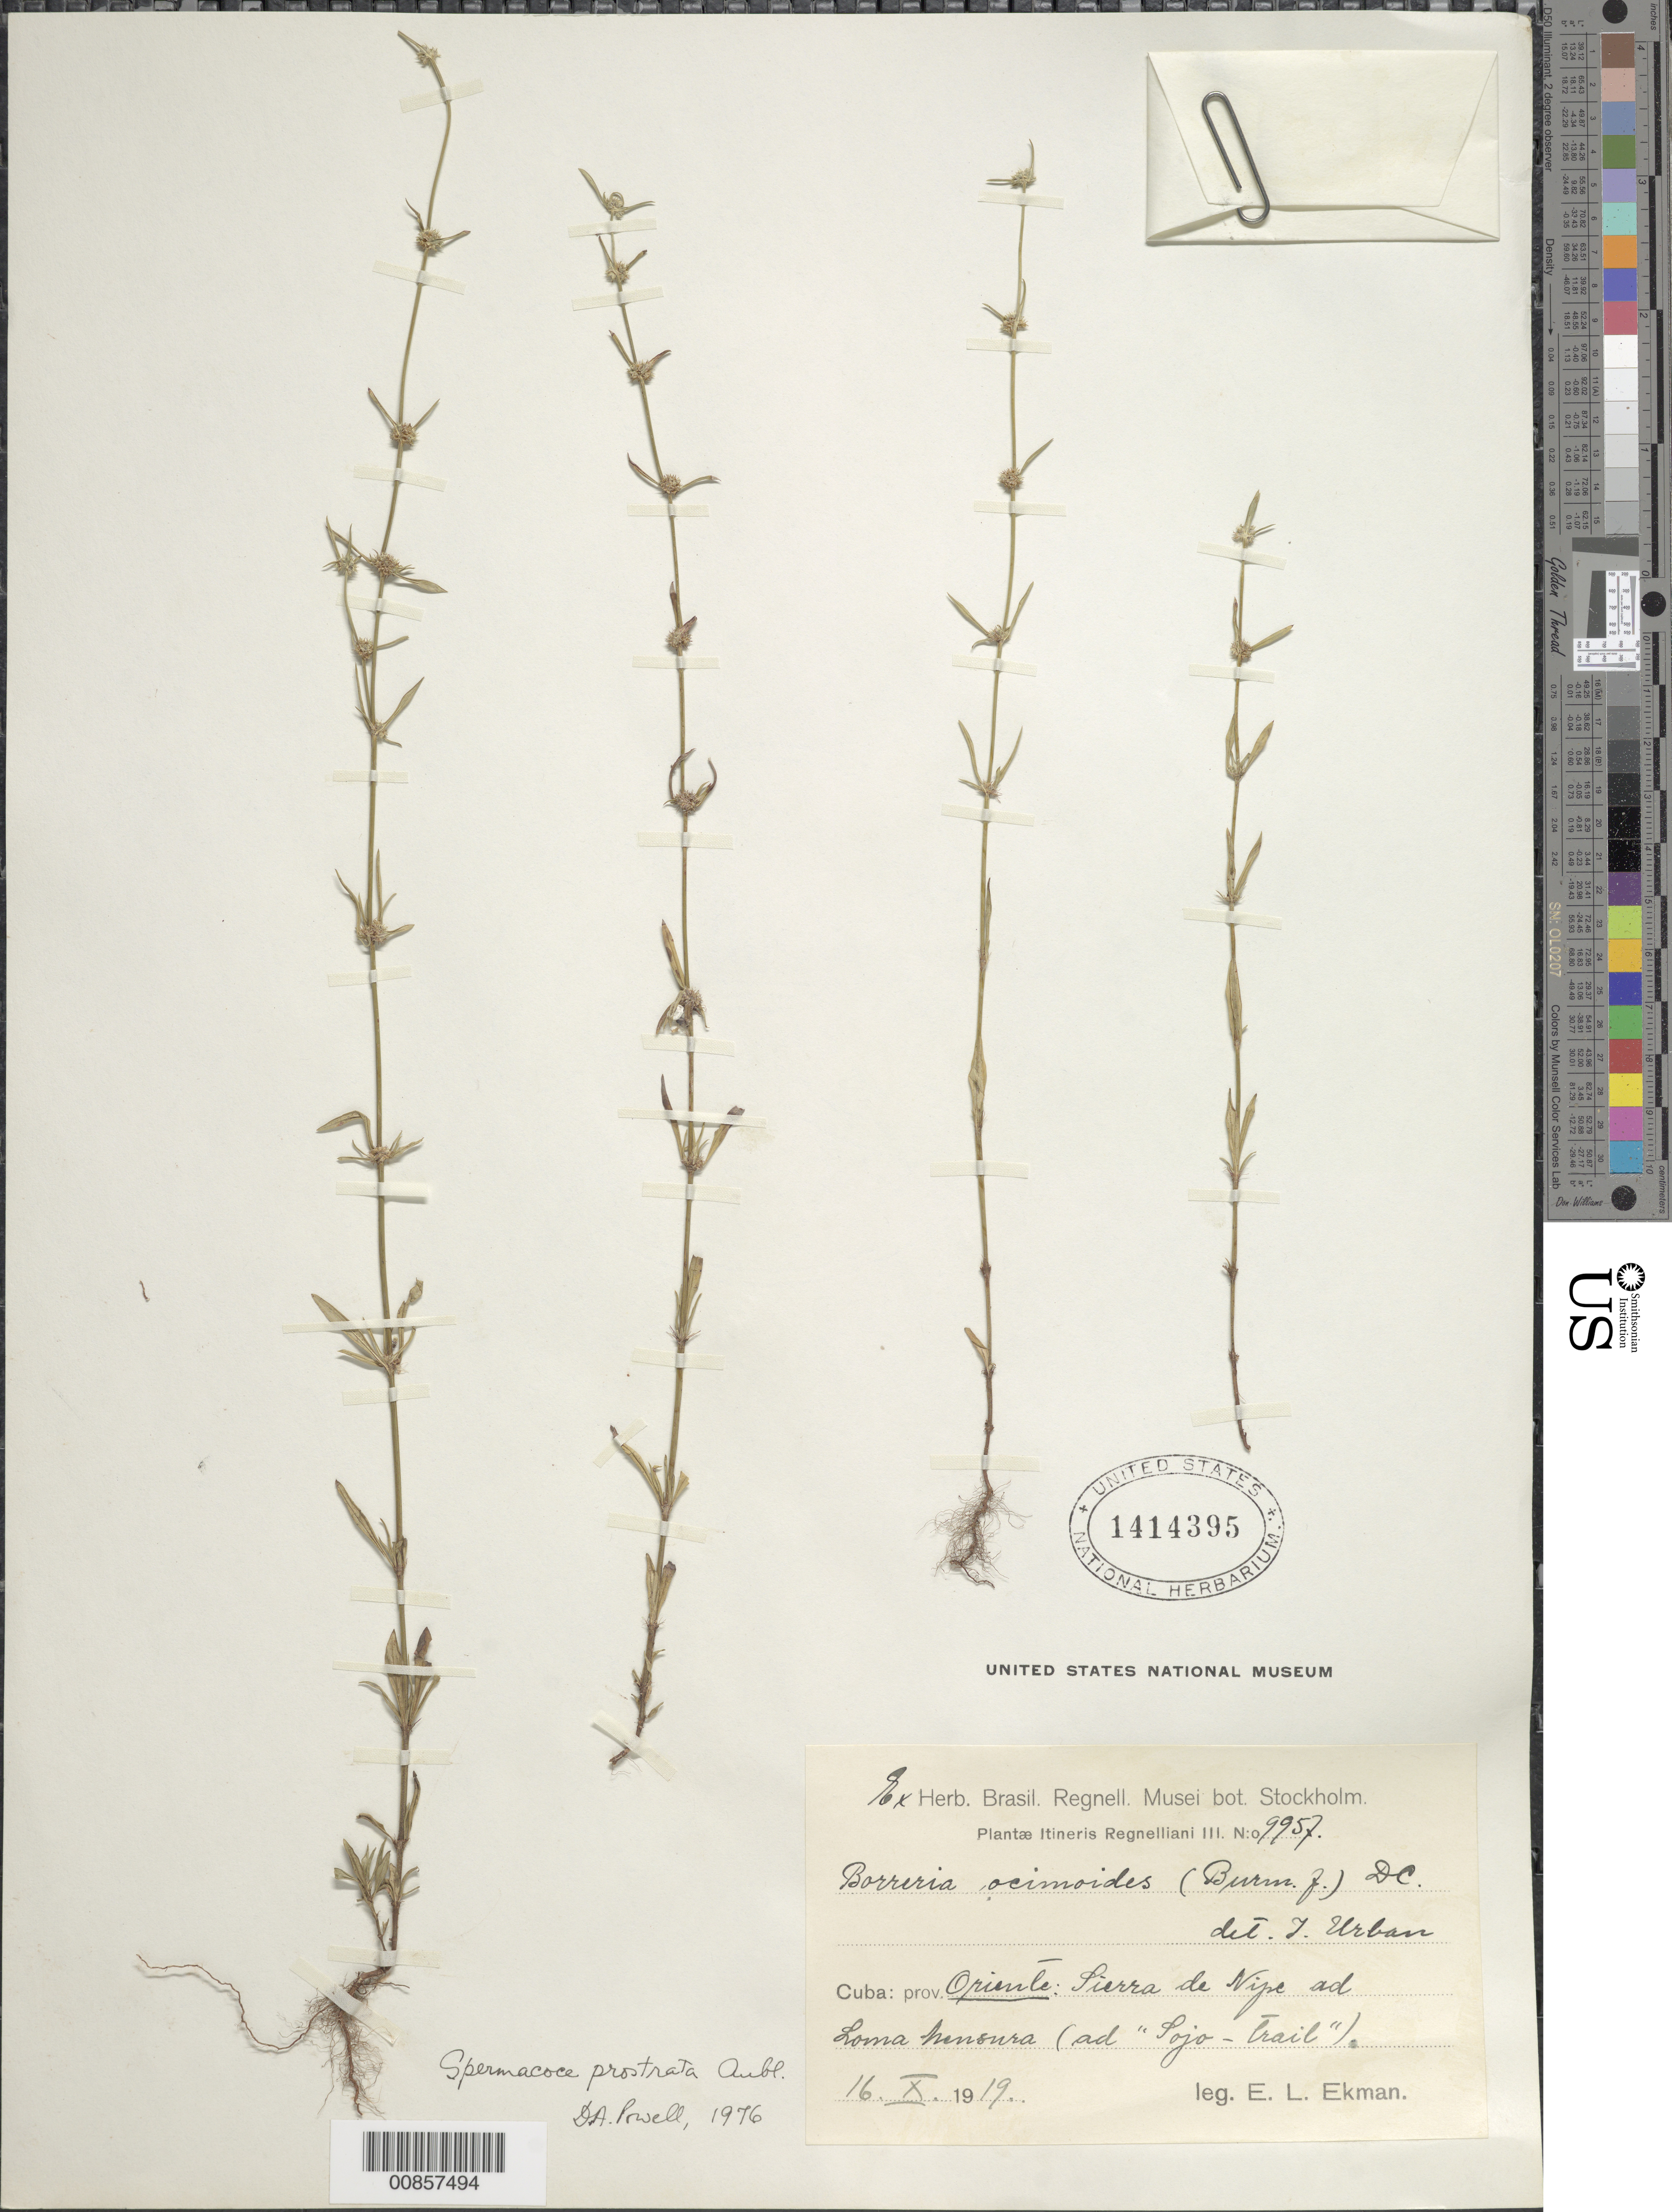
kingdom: Plantae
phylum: Tracheophyta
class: Magnoliopsida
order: Gentianales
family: Rubiaceae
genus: Spermacoce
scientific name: Spermacoce prostrata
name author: Aubl.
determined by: Powell, D. A.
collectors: E. L. Ekman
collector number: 9957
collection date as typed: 16 Oct 1919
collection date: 1919-10-16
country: Cuba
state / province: Oriente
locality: Sierra de Nipe ad Loma hensura (ad "Sojo-trail")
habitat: Along trail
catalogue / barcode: US 1414395